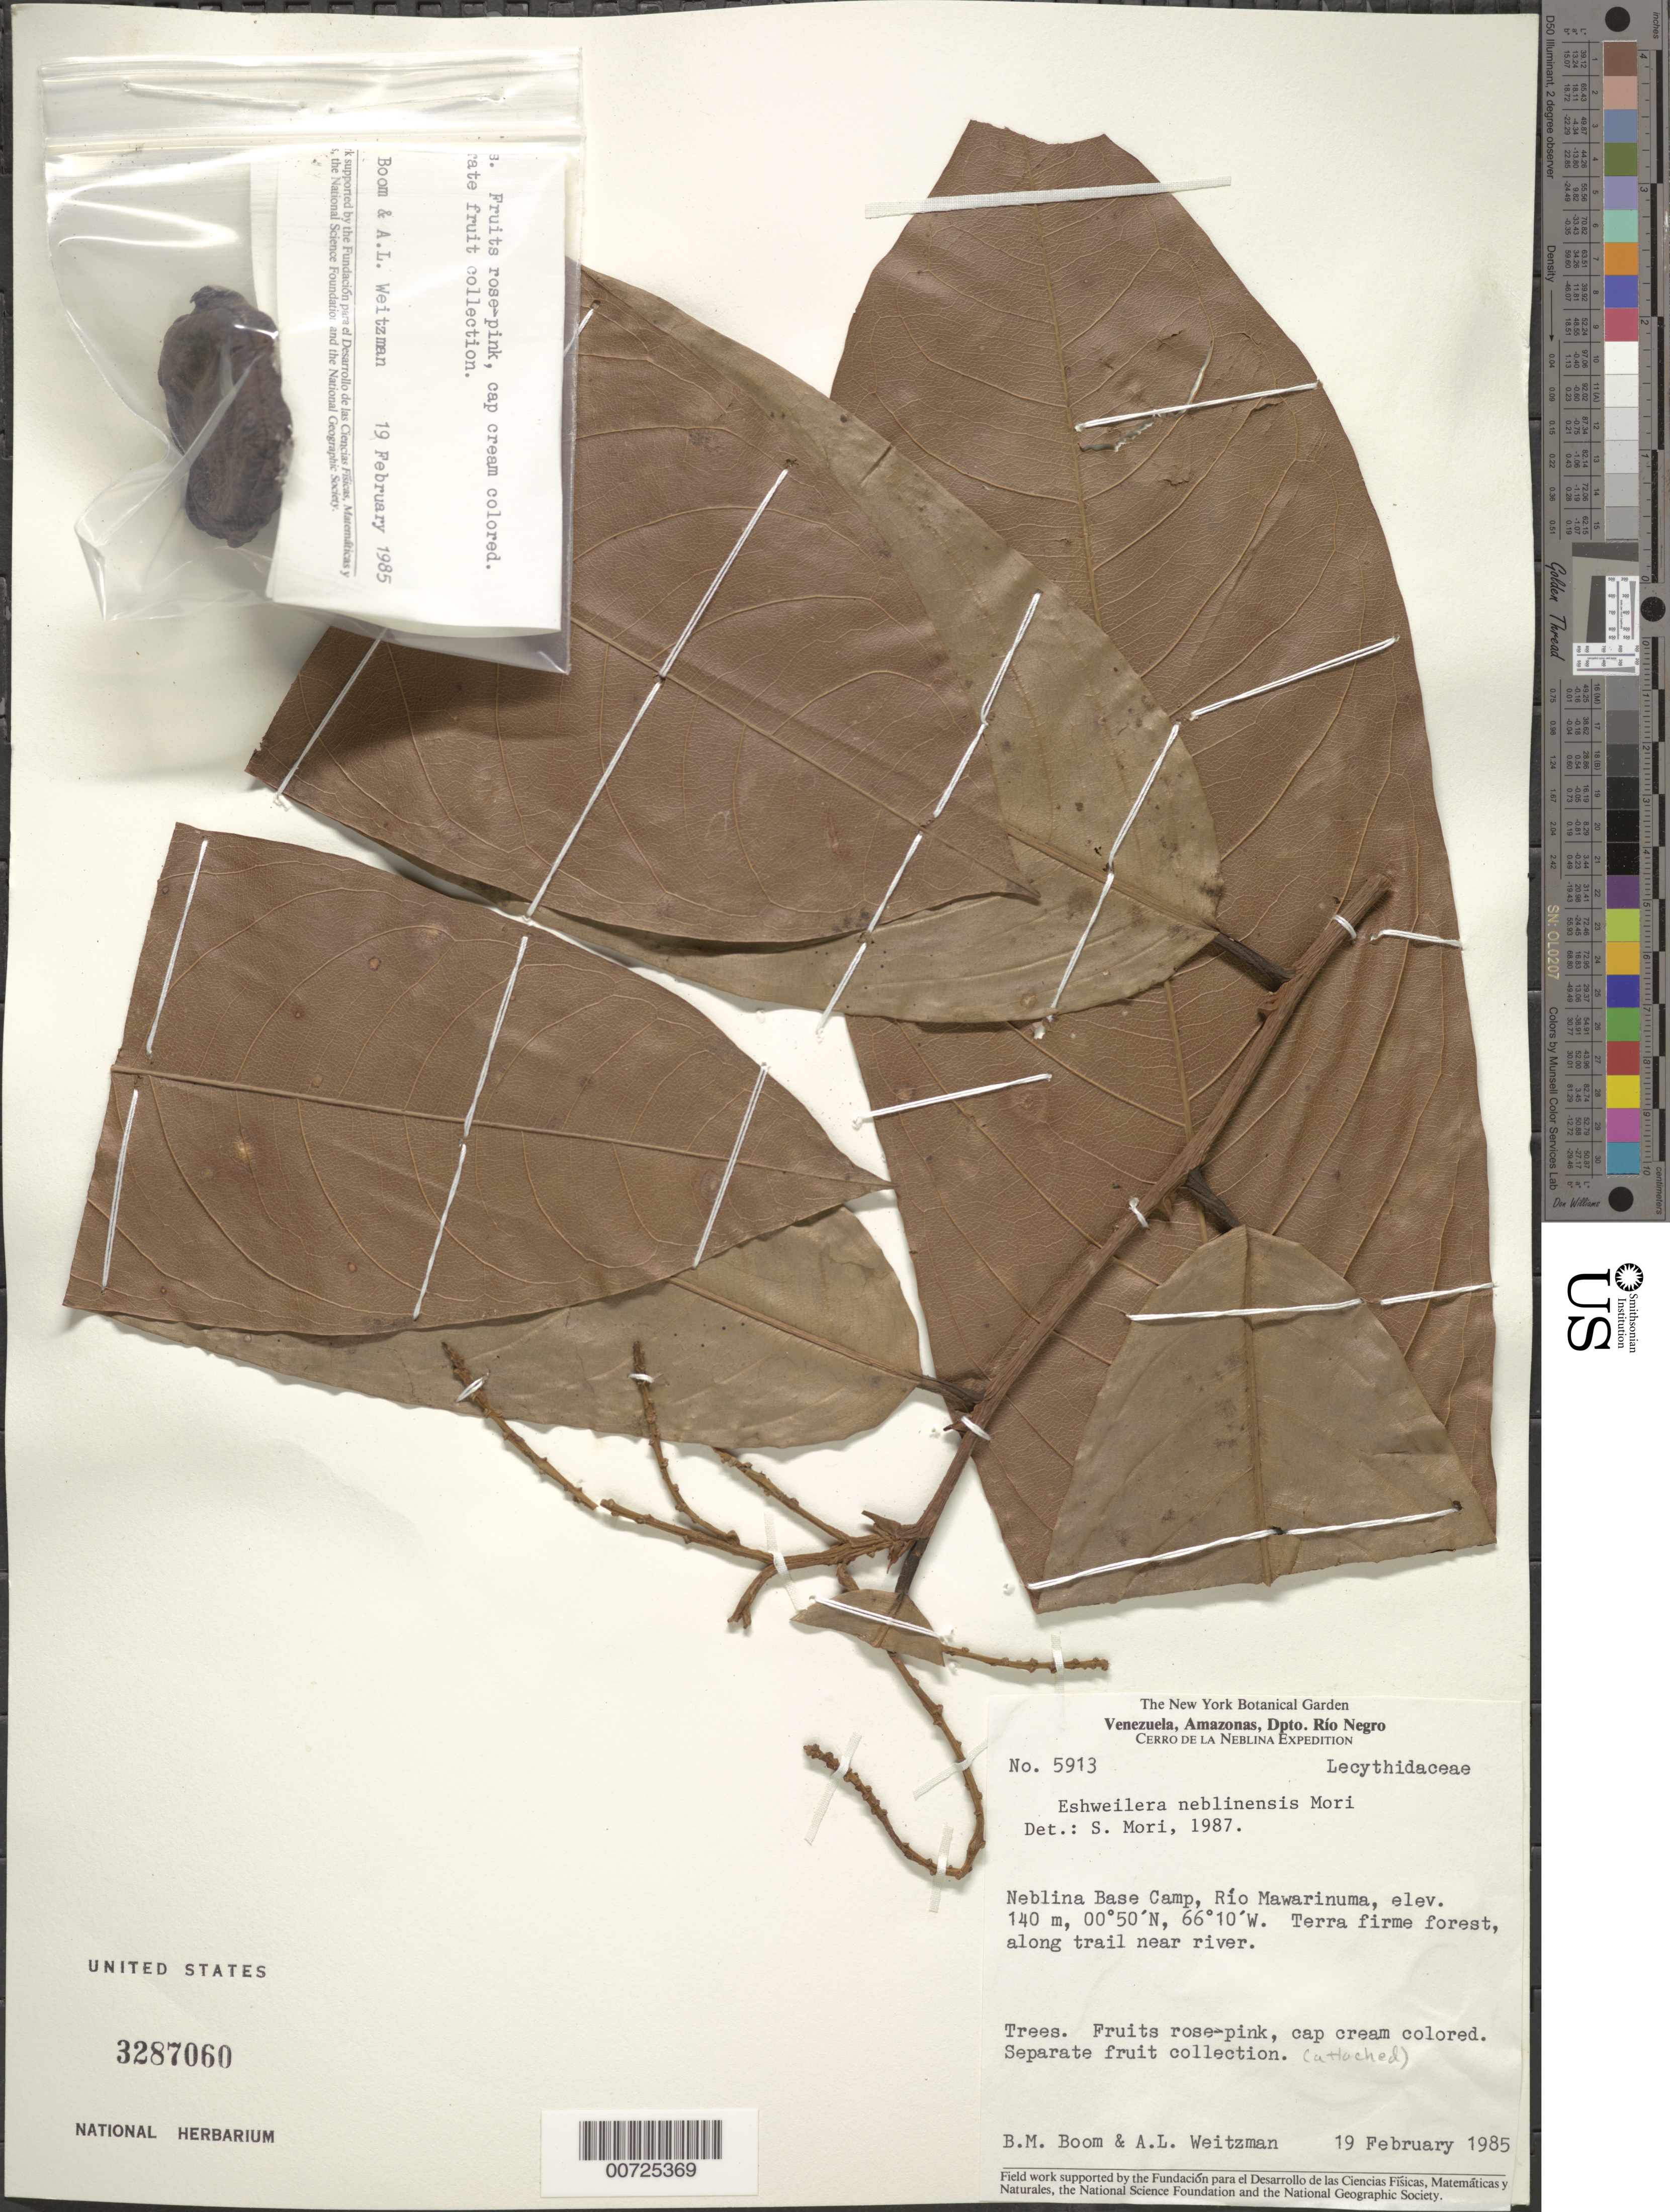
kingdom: Plantae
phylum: Tracheophyta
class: Magnoliopsida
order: Ericales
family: Lecythidaceae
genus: Eschweilera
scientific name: Eschweilera neblinensis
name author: S.A. Mori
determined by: Mori, Scott A.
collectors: B. M. Boom & A. L. Weitzman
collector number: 5913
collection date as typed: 19-Feb-85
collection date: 1985-02-19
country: Venezuela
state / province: Amazonas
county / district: Río Negro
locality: Cerro de la Neblina Base Camp, Río Mawarinuma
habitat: Terra firme forest, along trail near river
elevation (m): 140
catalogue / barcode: US 3287060